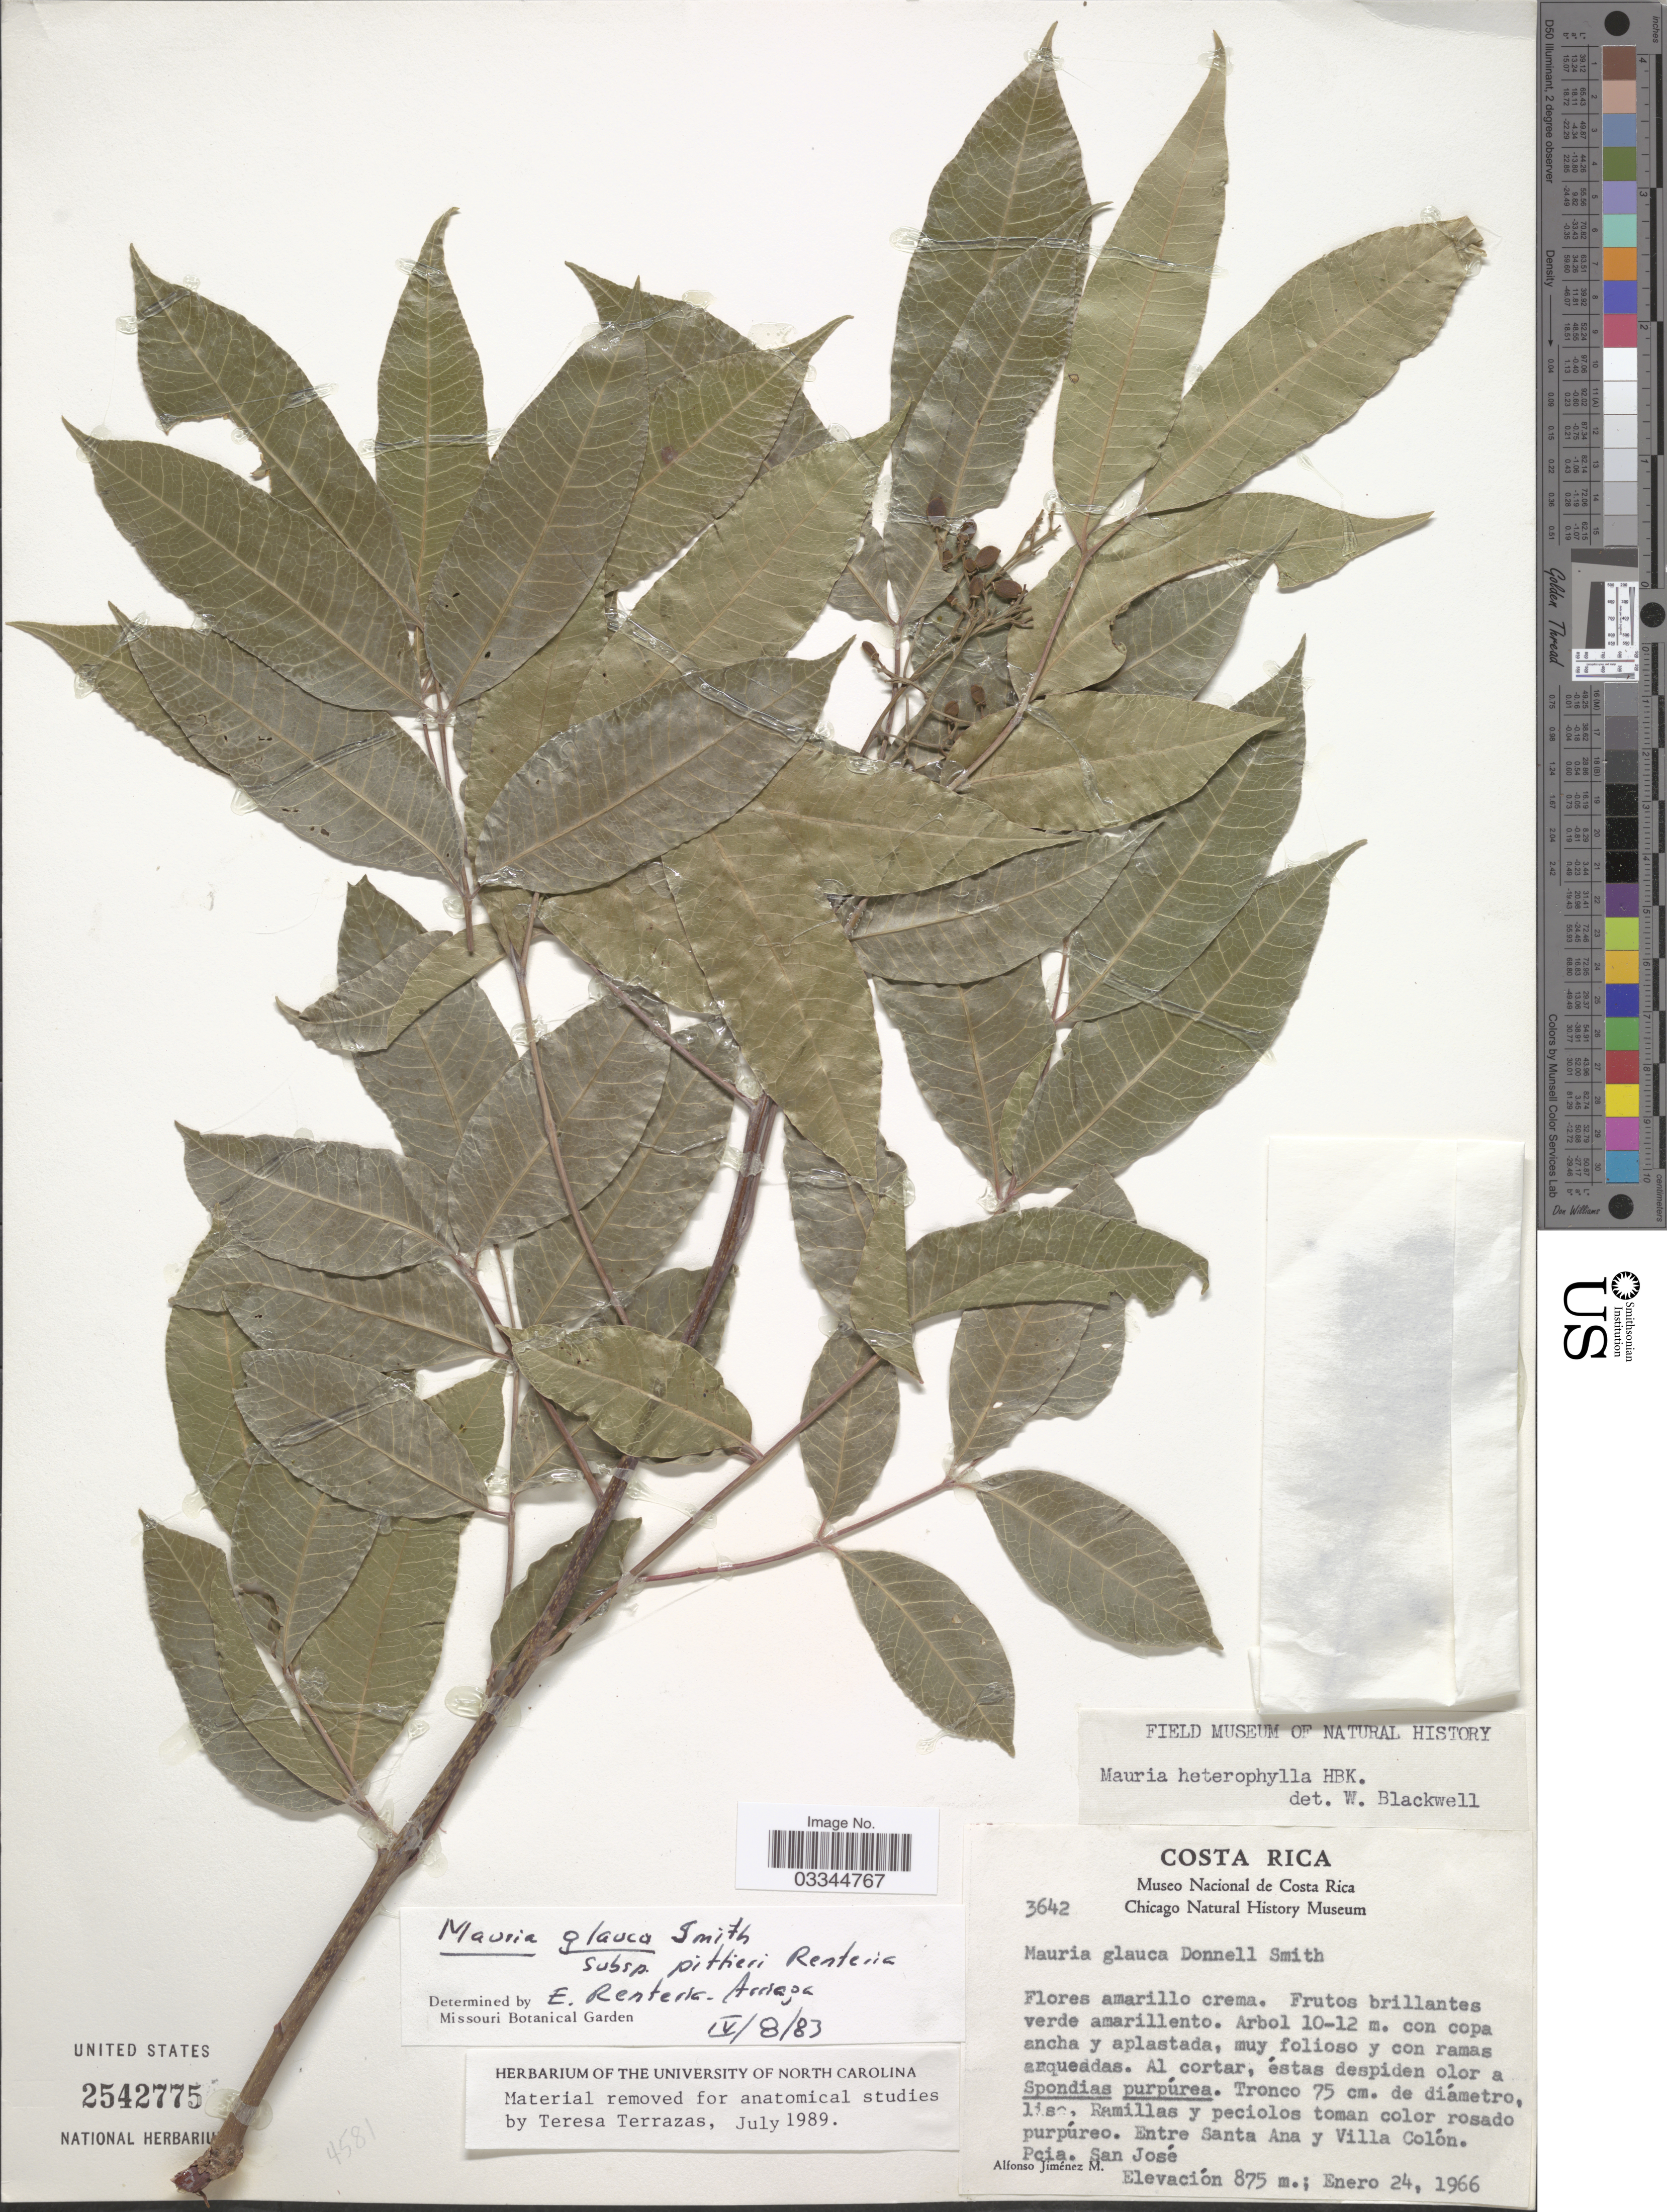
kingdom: Plantae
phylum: Tracheophyta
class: Magnoliopsida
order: Sapindales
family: Anacardiaceae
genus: Mauria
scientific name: Mauria glauca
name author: Donn. Sm.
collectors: A. Jimenez M.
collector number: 3642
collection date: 1966-01-24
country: Costa Rica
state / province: San José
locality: Entre Santa Ana y Villa Colón.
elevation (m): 875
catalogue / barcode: US 2542775